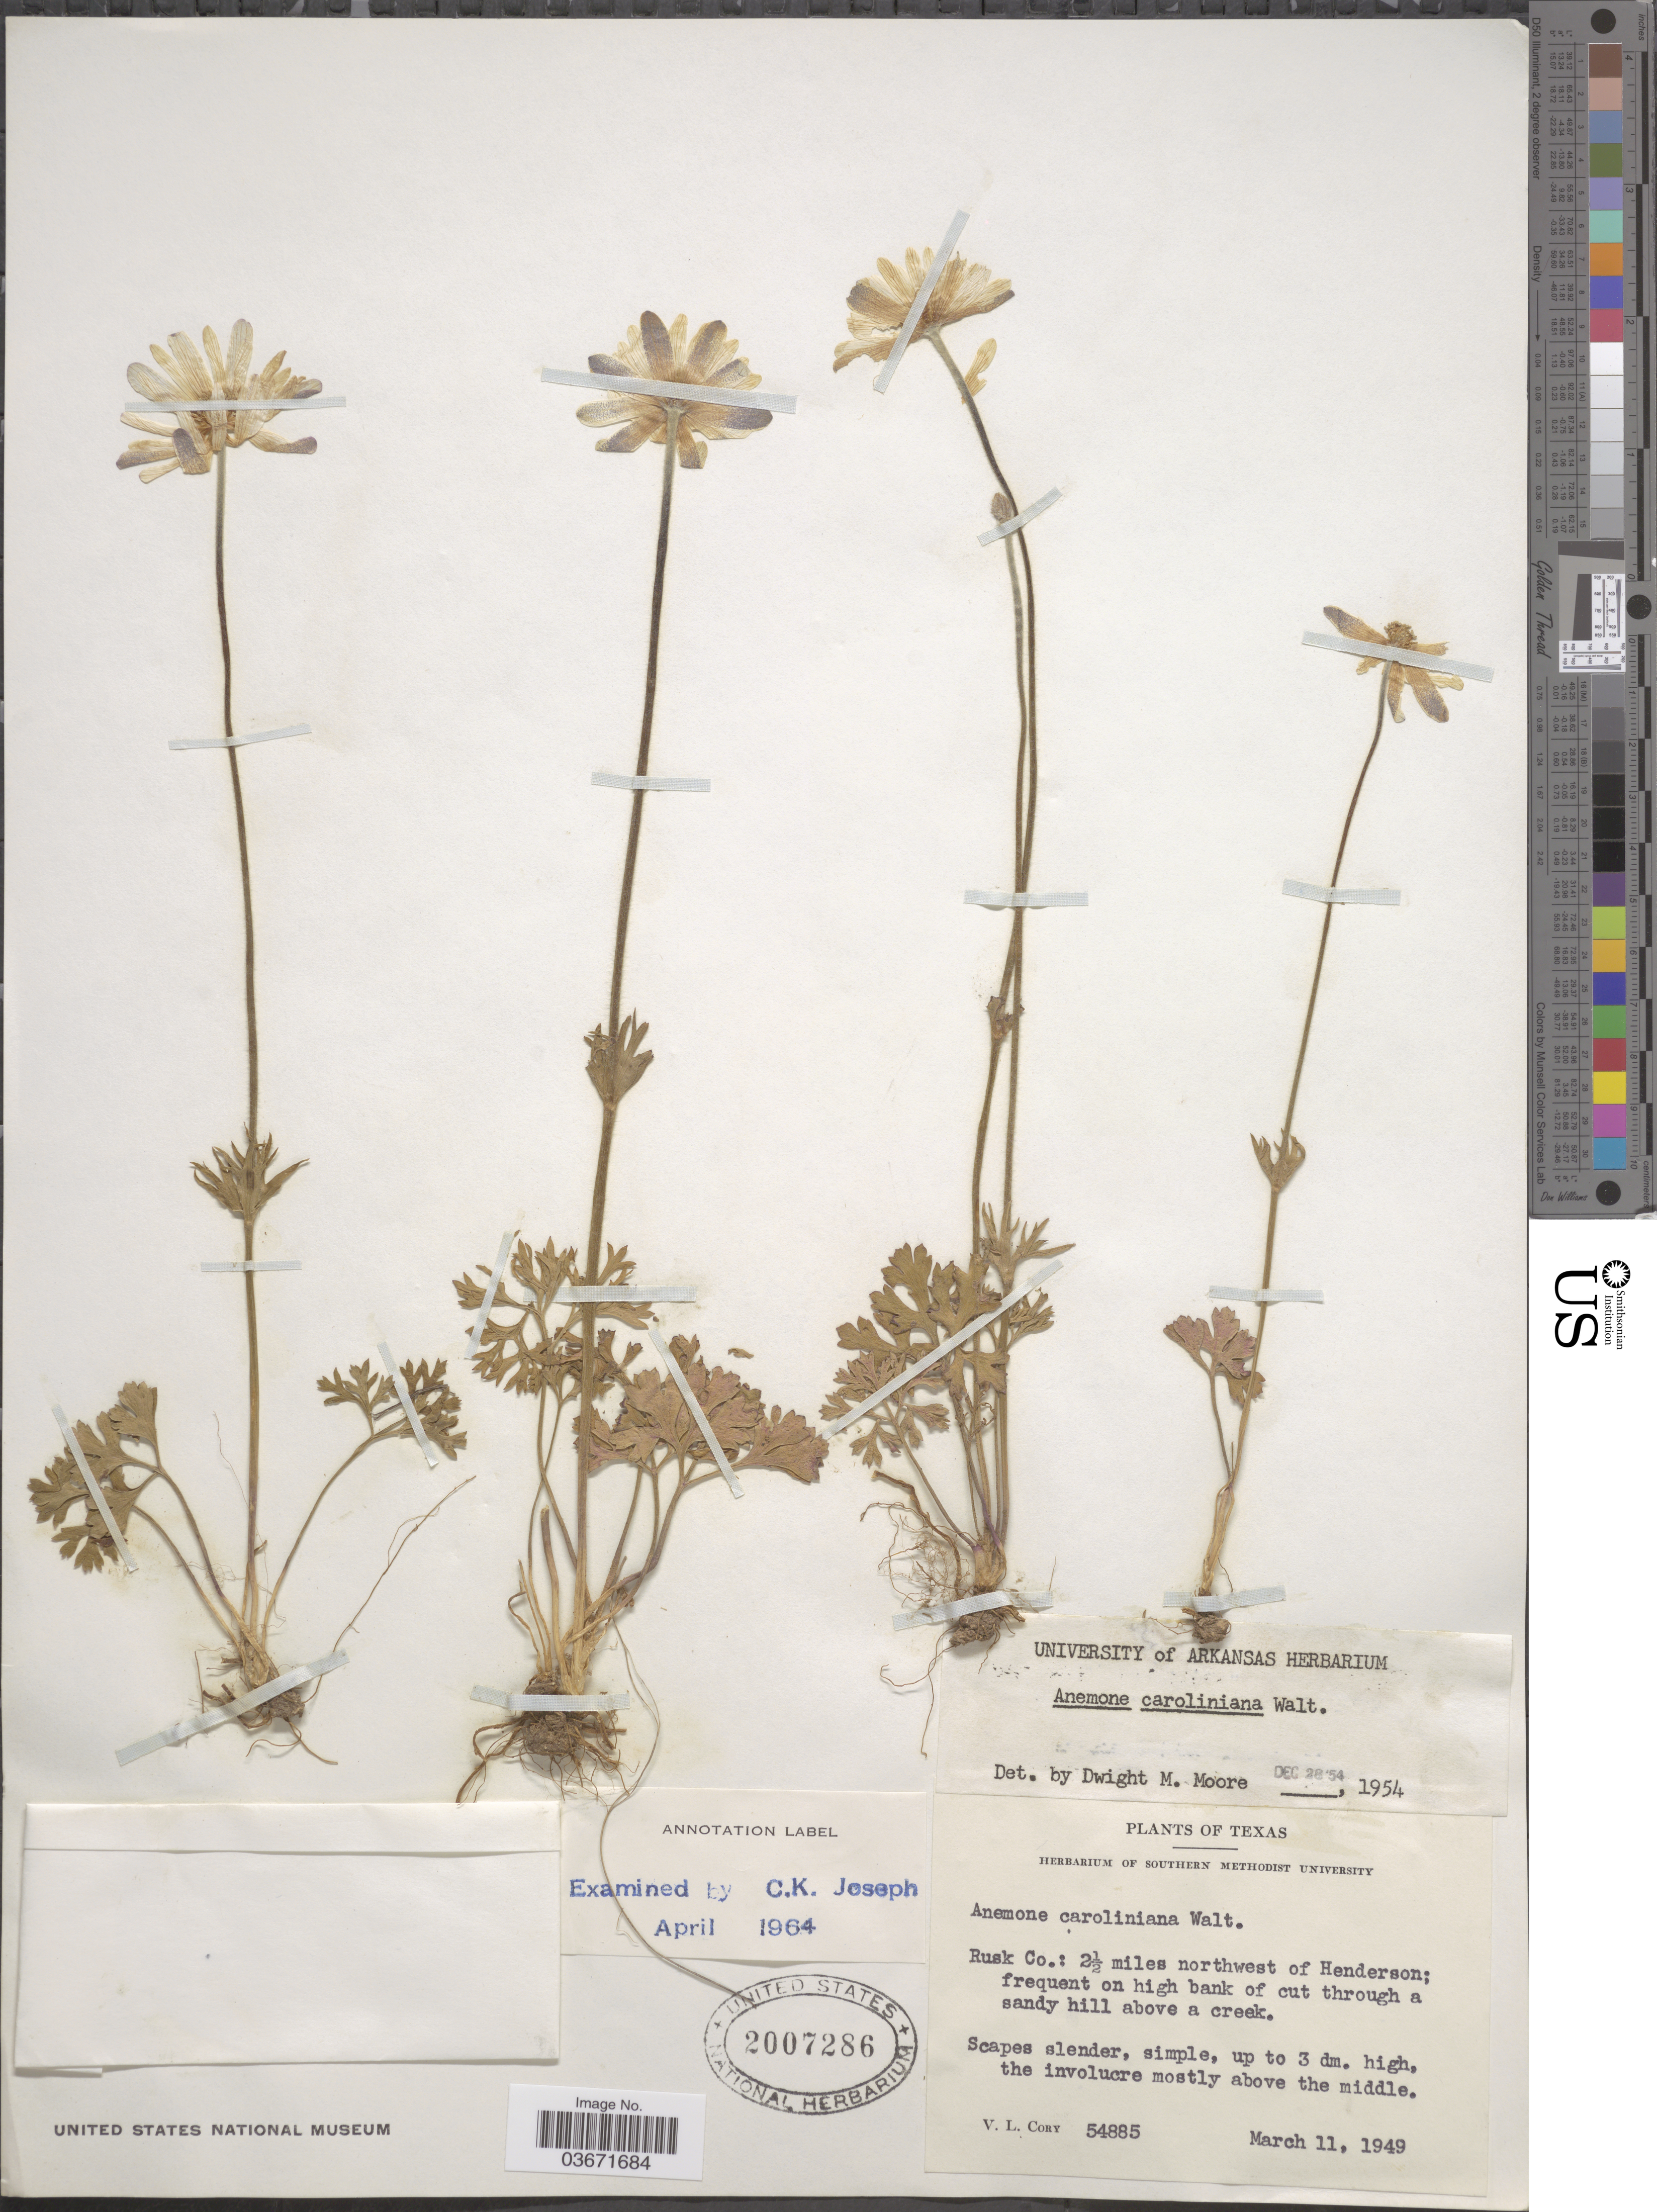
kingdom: Plantae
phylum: Tracheophyta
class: Magnoliopsida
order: Ranunculales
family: Ranunculaceae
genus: Anemone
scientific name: Anemone caroliniana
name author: Walter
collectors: V. Cory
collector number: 54885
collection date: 1949-03-11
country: United States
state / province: Texas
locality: Rusk Co.: 2½ miles northwest of Henderson.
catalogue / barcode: US 2007286